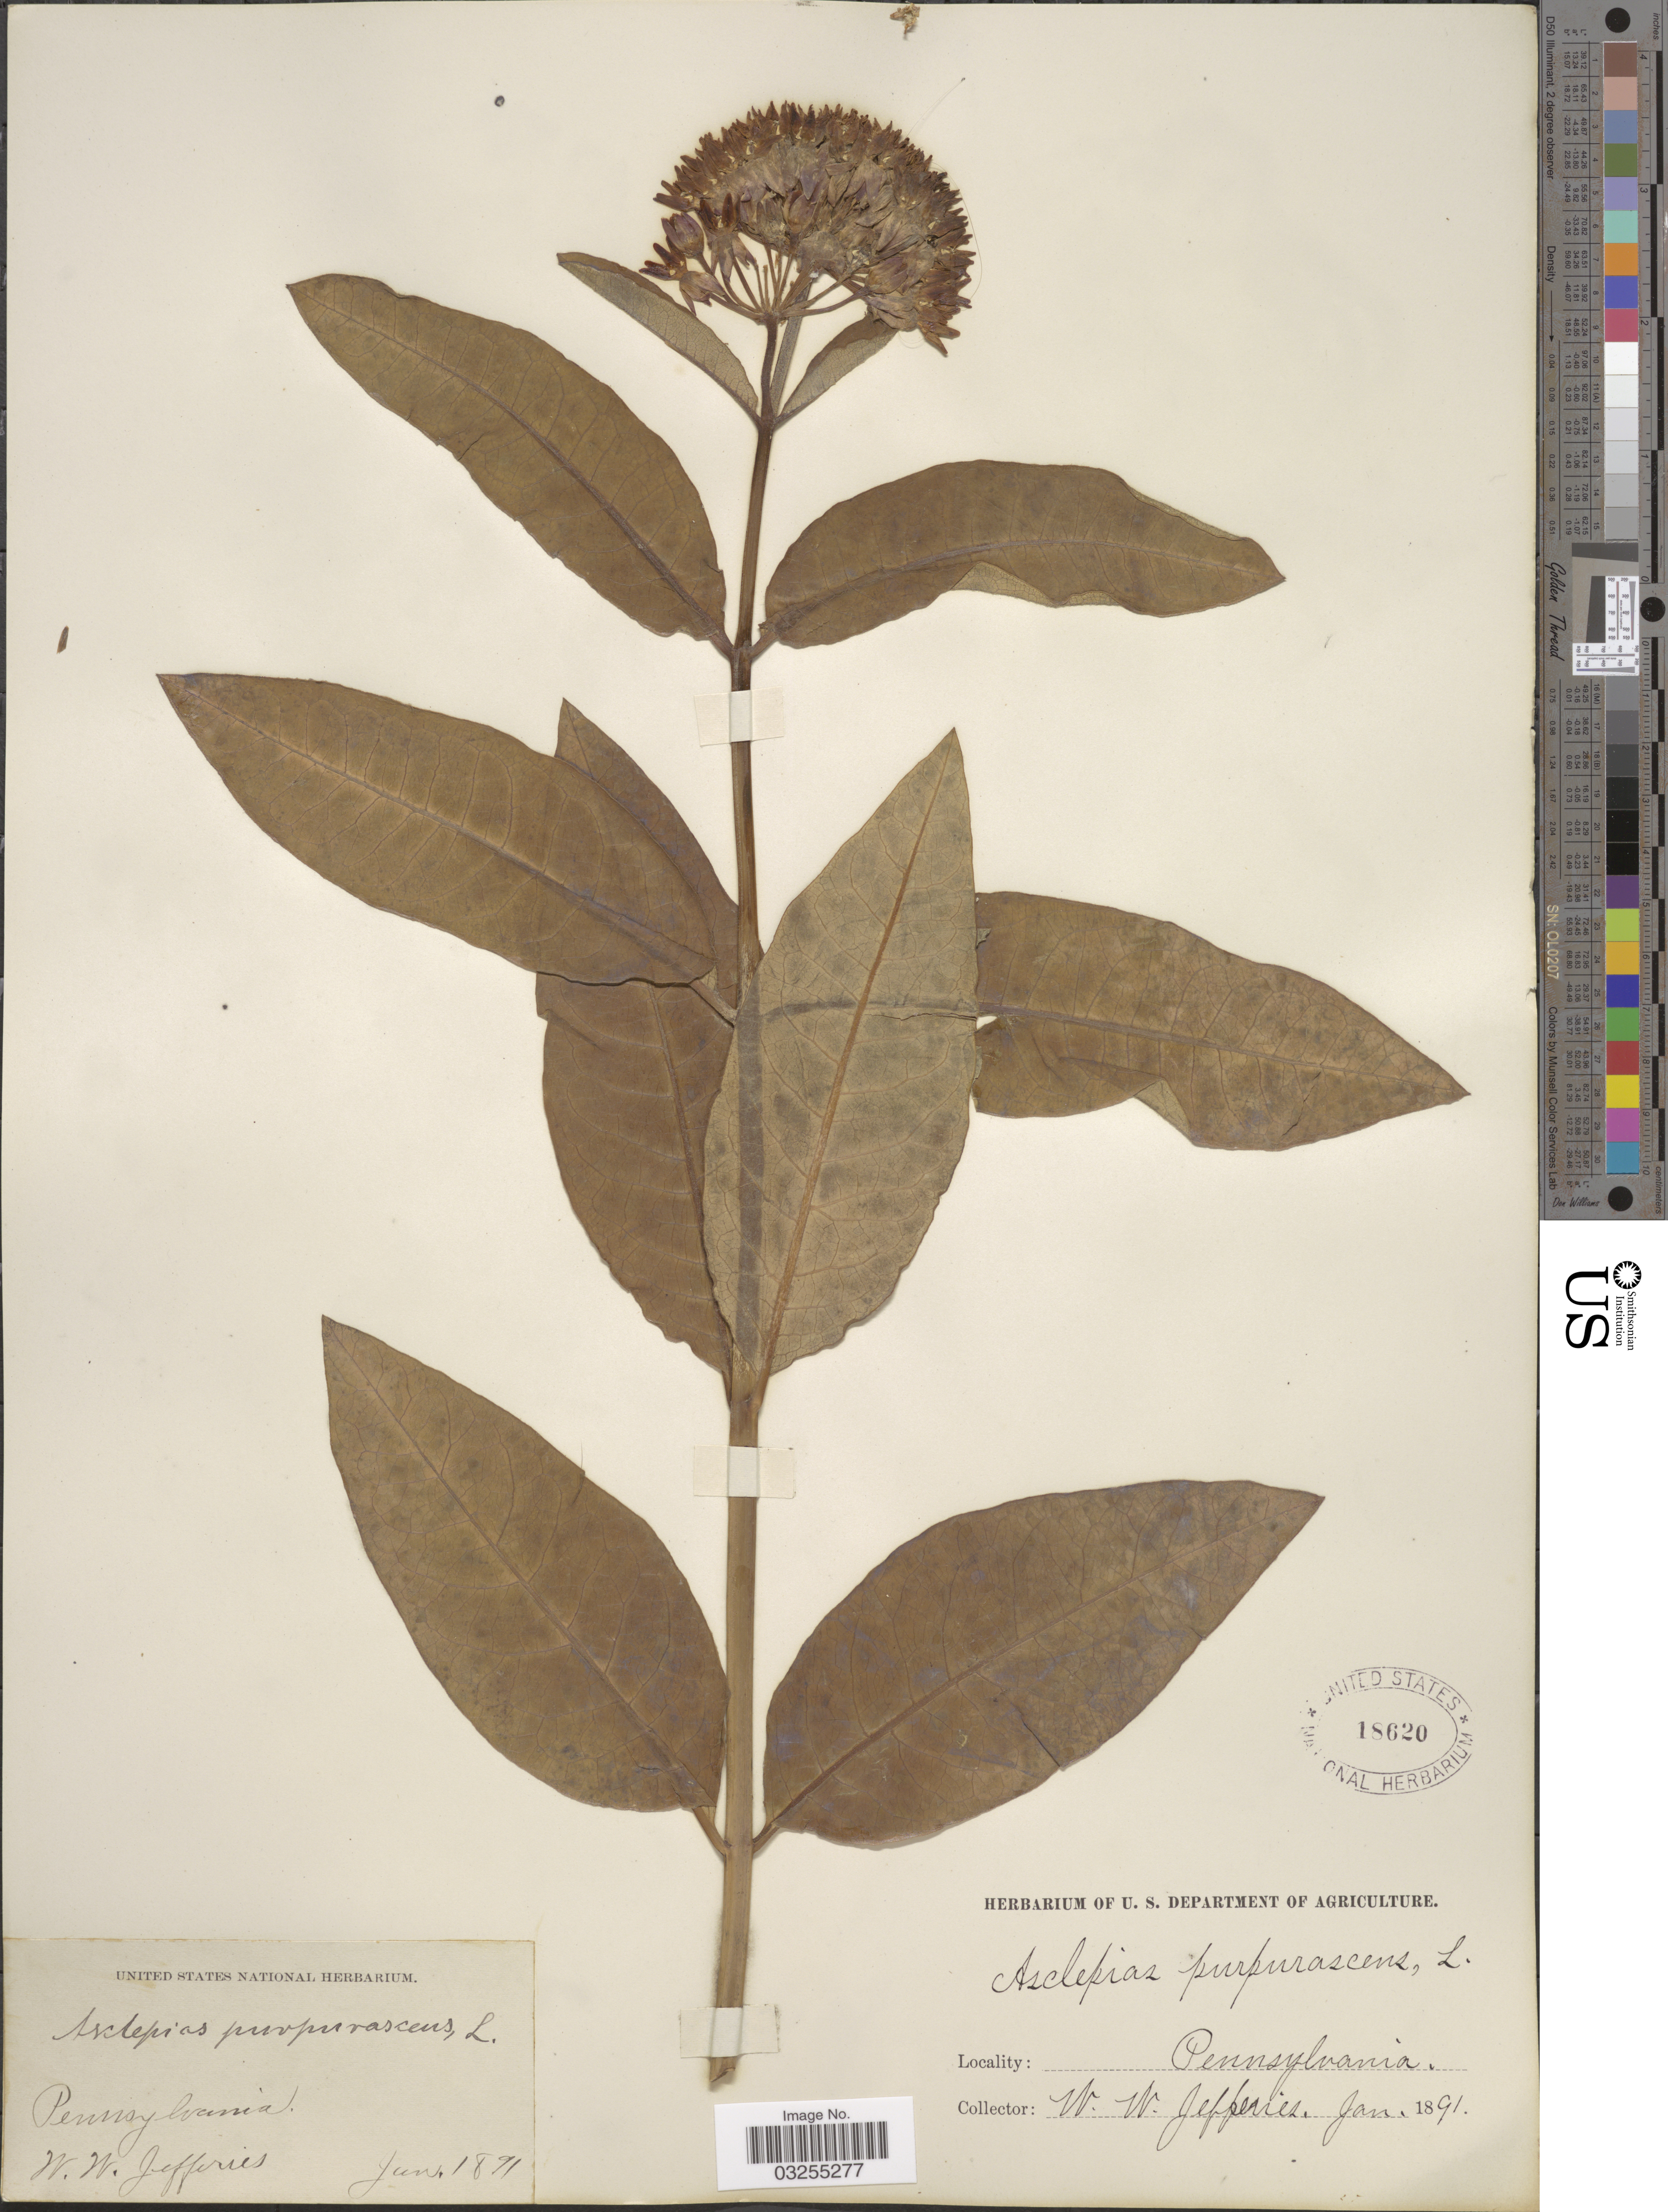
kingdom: Plantae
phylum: Tracheophyta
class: Magnoliopsida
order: Gentianales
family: Apocynaceae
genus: Asclepias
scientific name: Asclepias purpurascens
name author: L.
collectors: W. Jefferies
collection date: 1891-01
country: United States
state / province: Pennsylvania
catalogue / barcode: US 18620